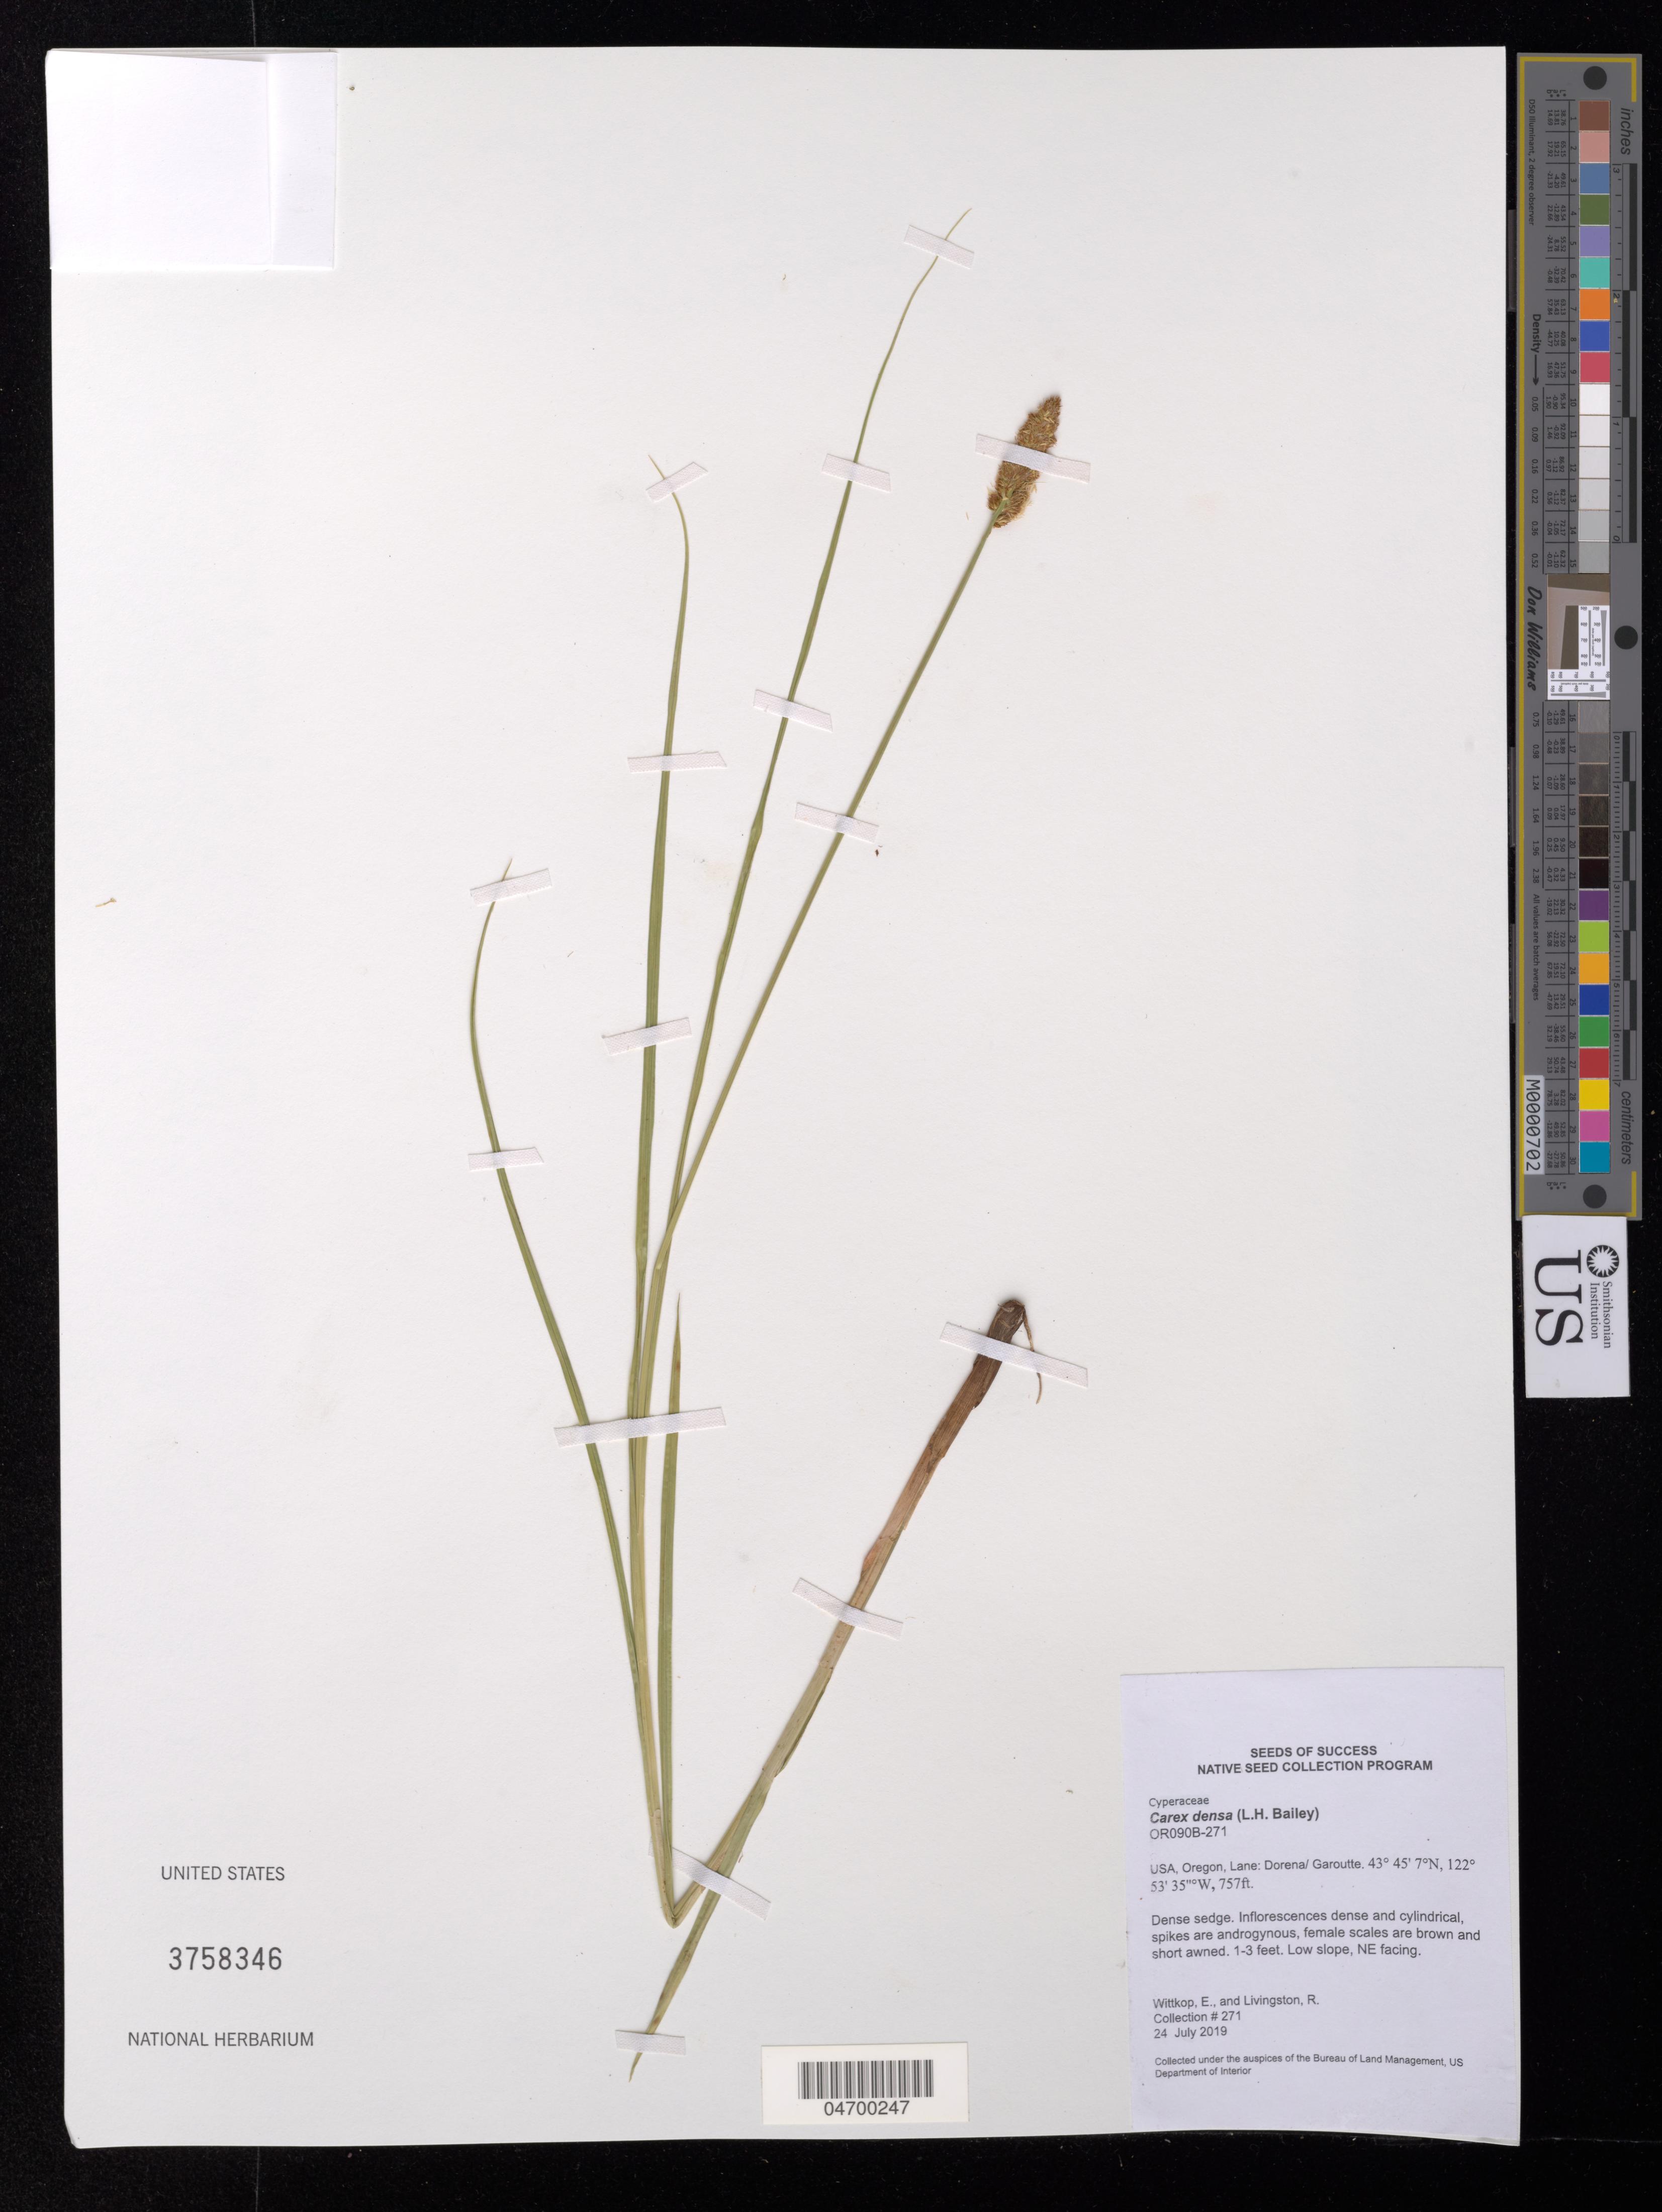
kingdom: Plantae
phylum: Tracheophyta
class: Liliopsida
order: Poales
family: Cyperaceae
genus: Carex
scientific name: Carex densa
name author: (L.H. Bailey) L.H. Bailey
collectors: E. Wittkop & R. Livingston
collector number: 271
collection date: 2019-07-24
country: United States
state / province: Oregon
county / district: Lane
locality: Lane: Dorena/ Garoutte.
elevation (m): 231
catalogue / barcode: US 3758346